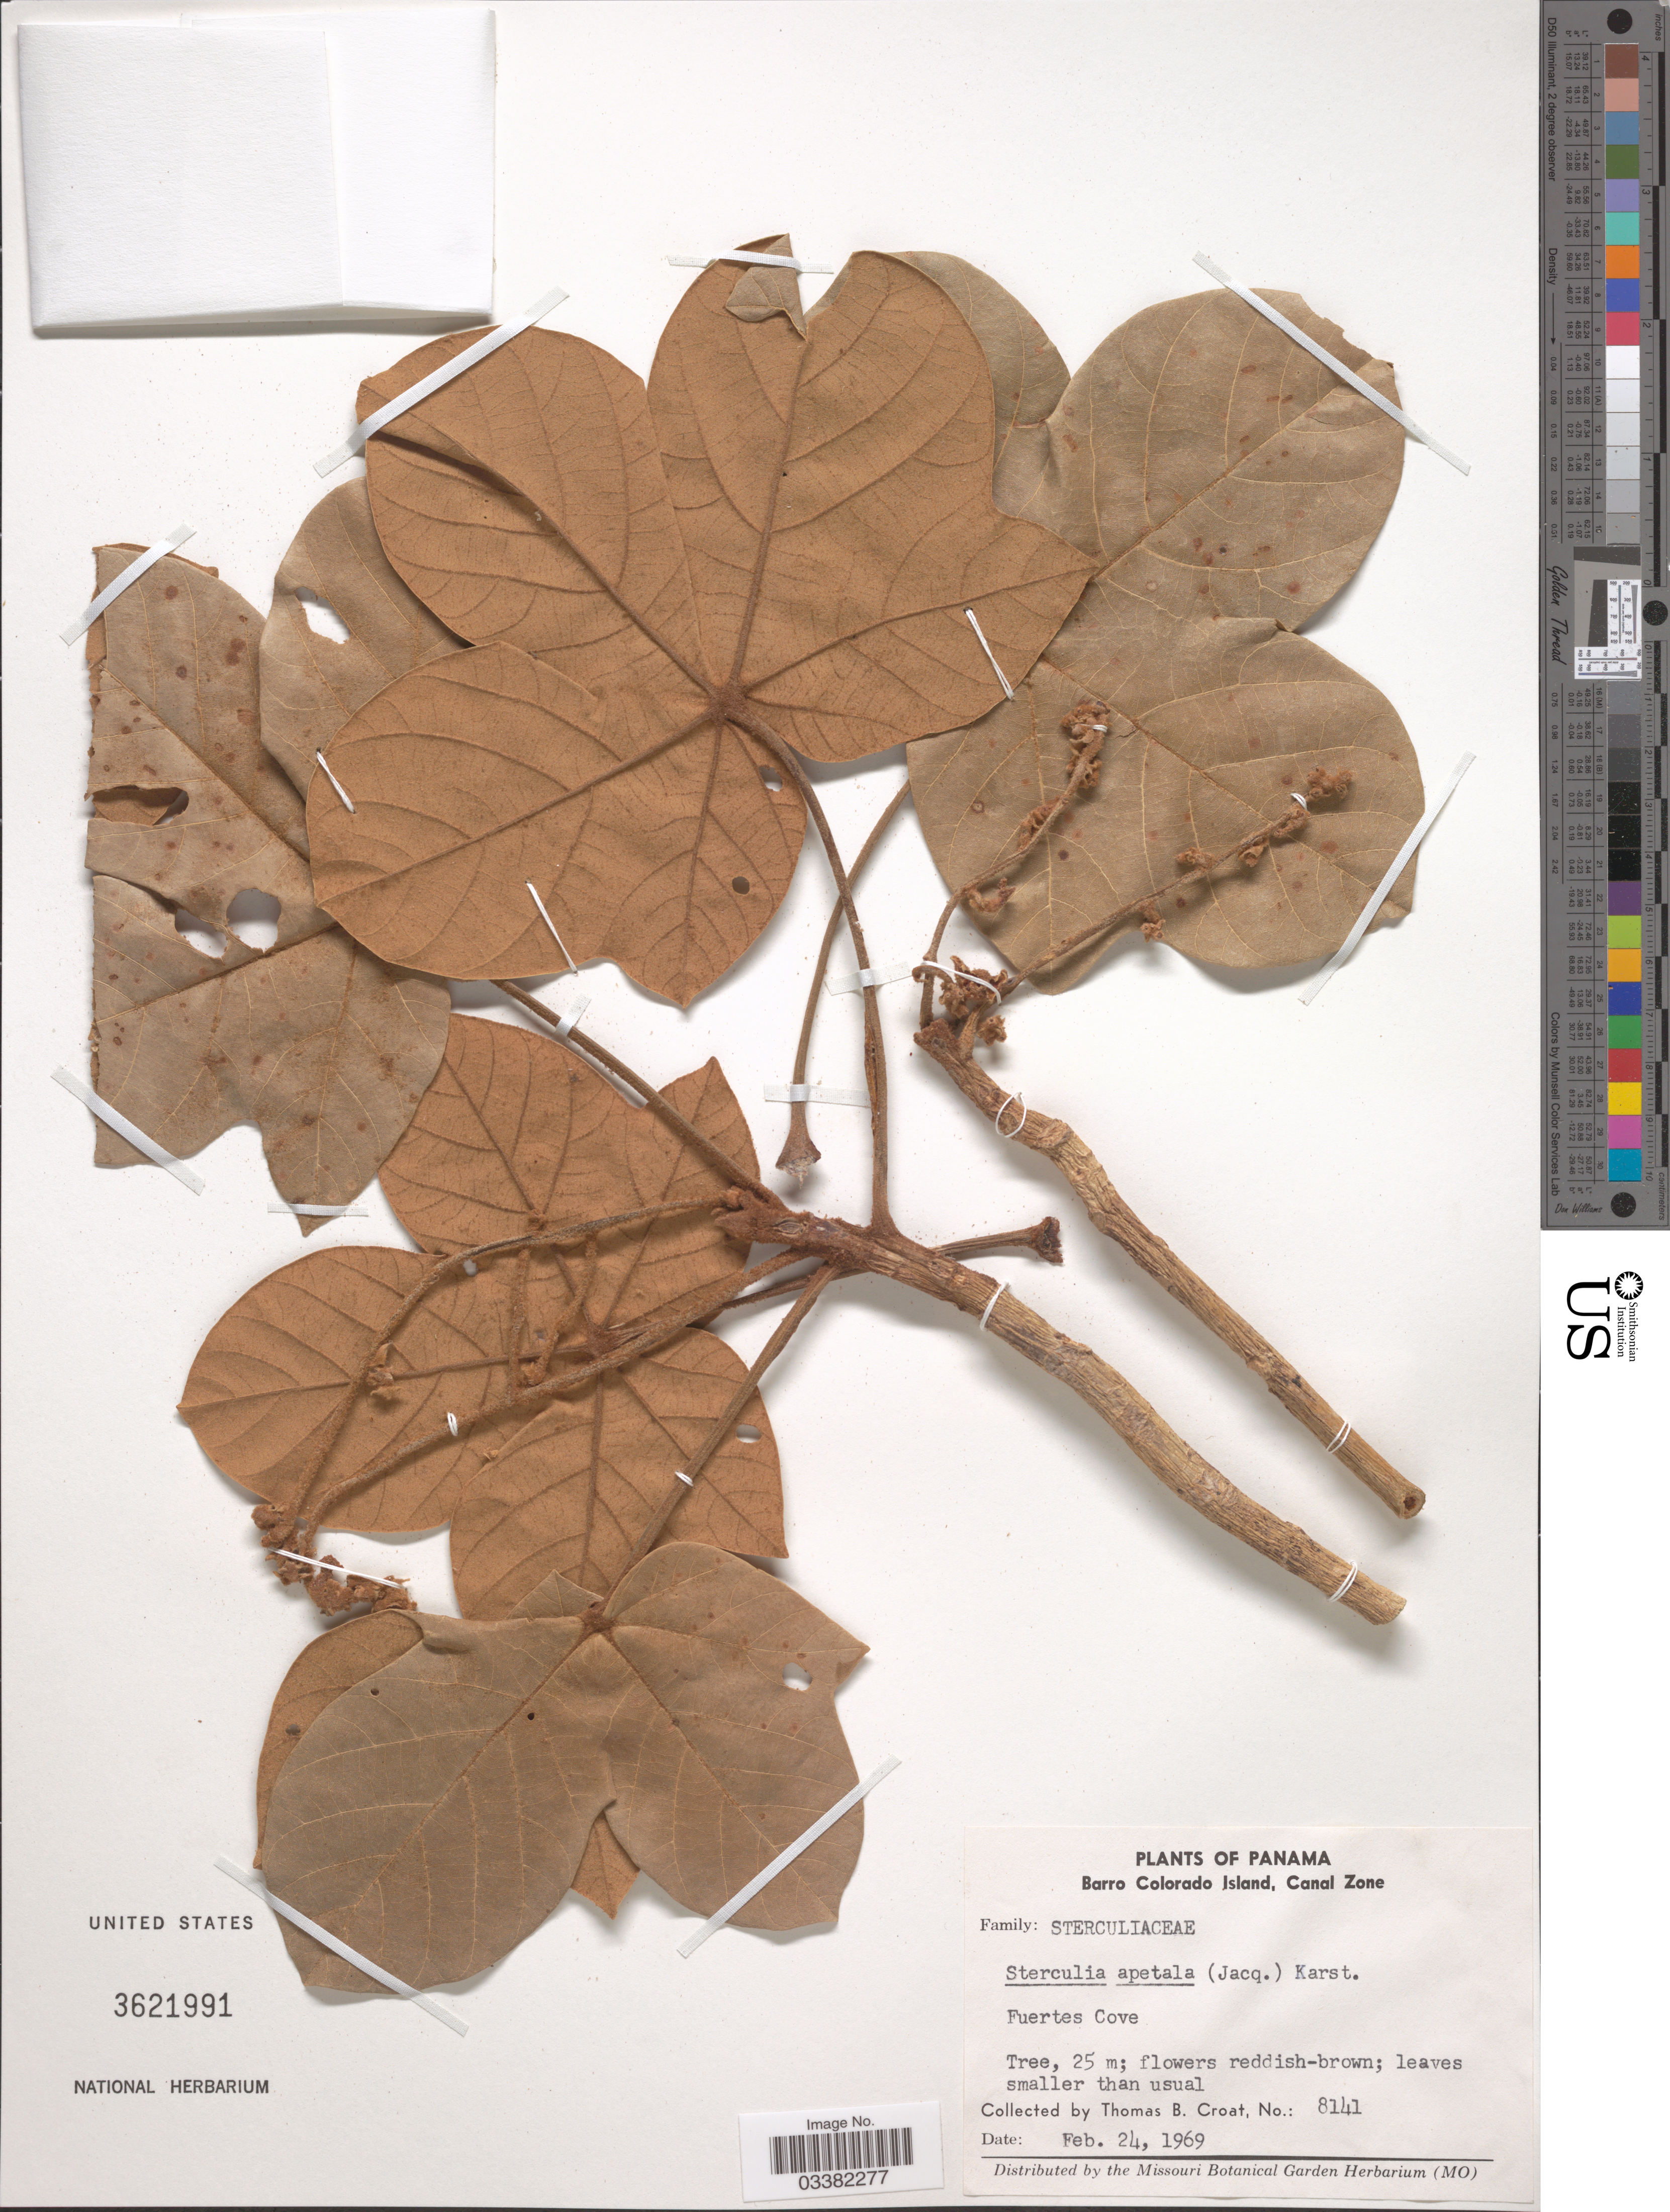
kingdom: Plantae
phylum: Tracheophyta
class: Magnoliopsida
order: Malvales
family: Malvaceae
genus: Sterculia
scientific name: Sterculia apetala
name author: (Jacq.) H. Karst.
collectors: T. B. Croat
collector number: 8141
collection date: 1969-02-24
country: Panama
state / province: Panamá Oeste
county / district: Canal Zone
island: Barro Colorado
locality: Barro Colorado Island, Canal Zone. Fuertes Cove.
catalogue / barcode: US 3621991